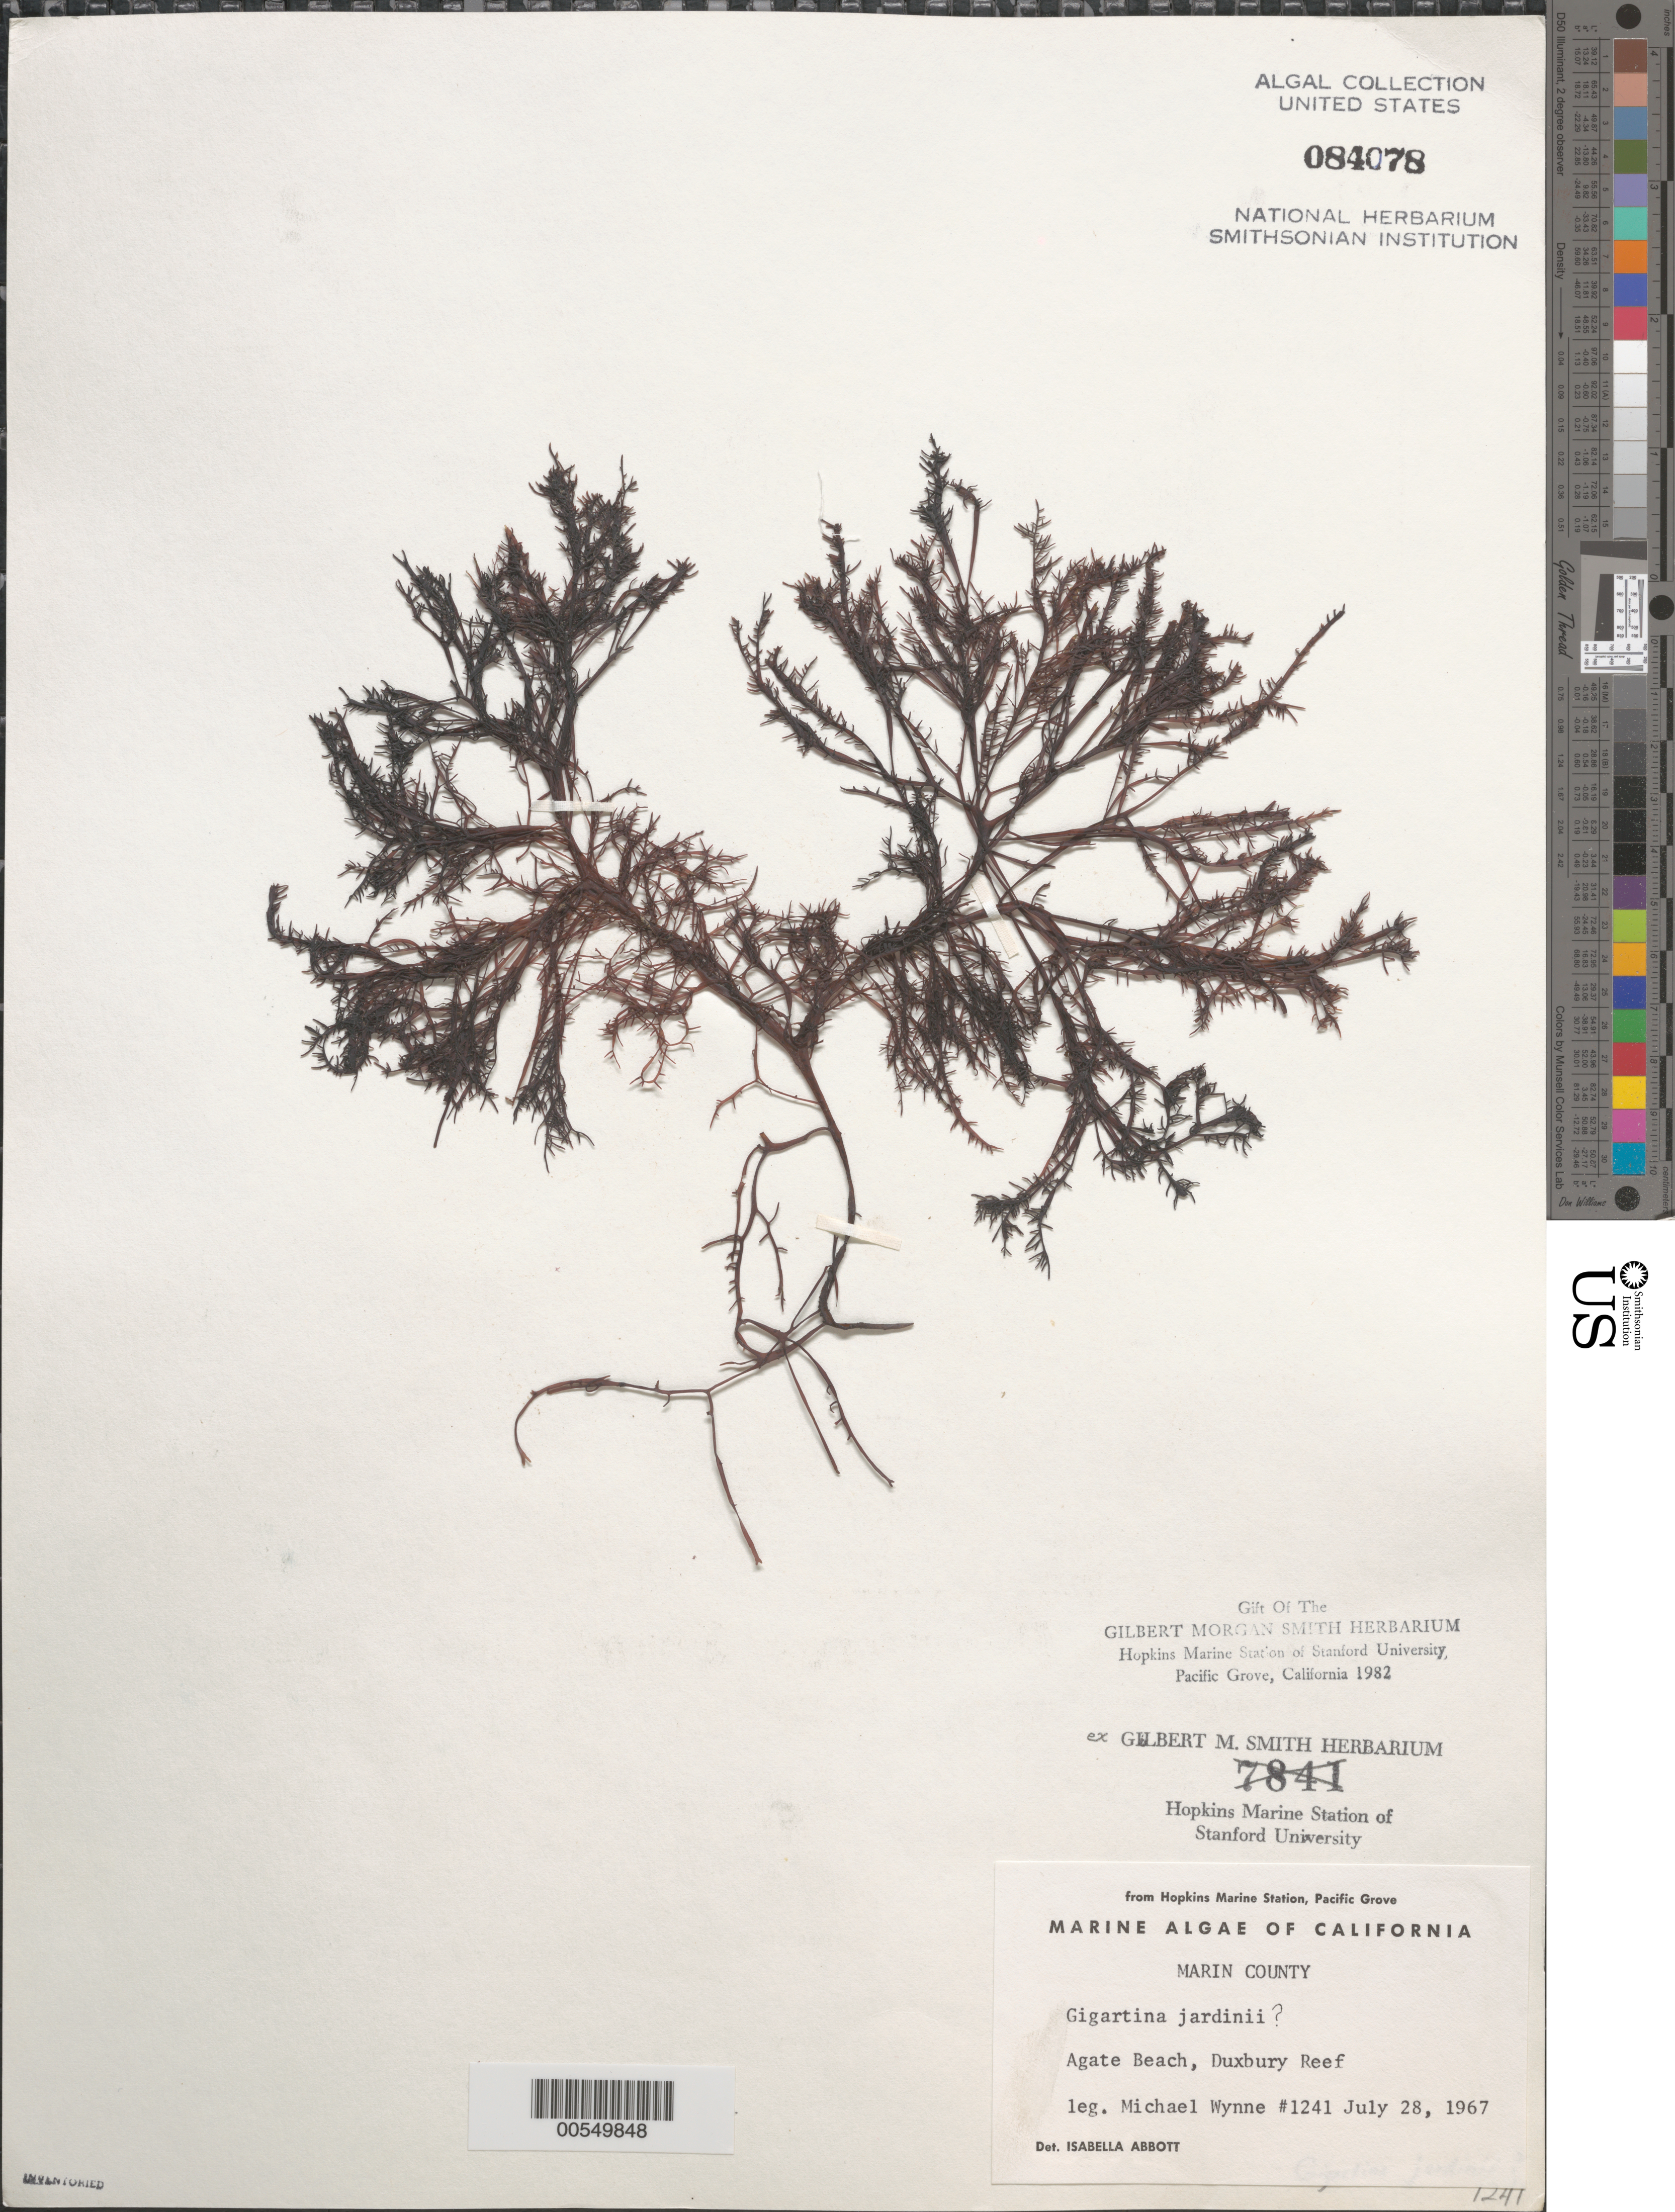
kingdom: Plantae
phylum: Rhodophyta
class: Florideophyceae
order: Gigartinales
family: Phyllophoraceae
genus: Mastocarpus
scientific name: Mastocarpus jardinii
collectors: M.J. Wynne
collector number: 1241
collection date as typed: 28 Jul 1967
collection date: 1967-07-28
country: United States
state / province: California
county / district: Marin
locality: Agate Beach, Duxbury Reef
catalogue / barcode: US 84078